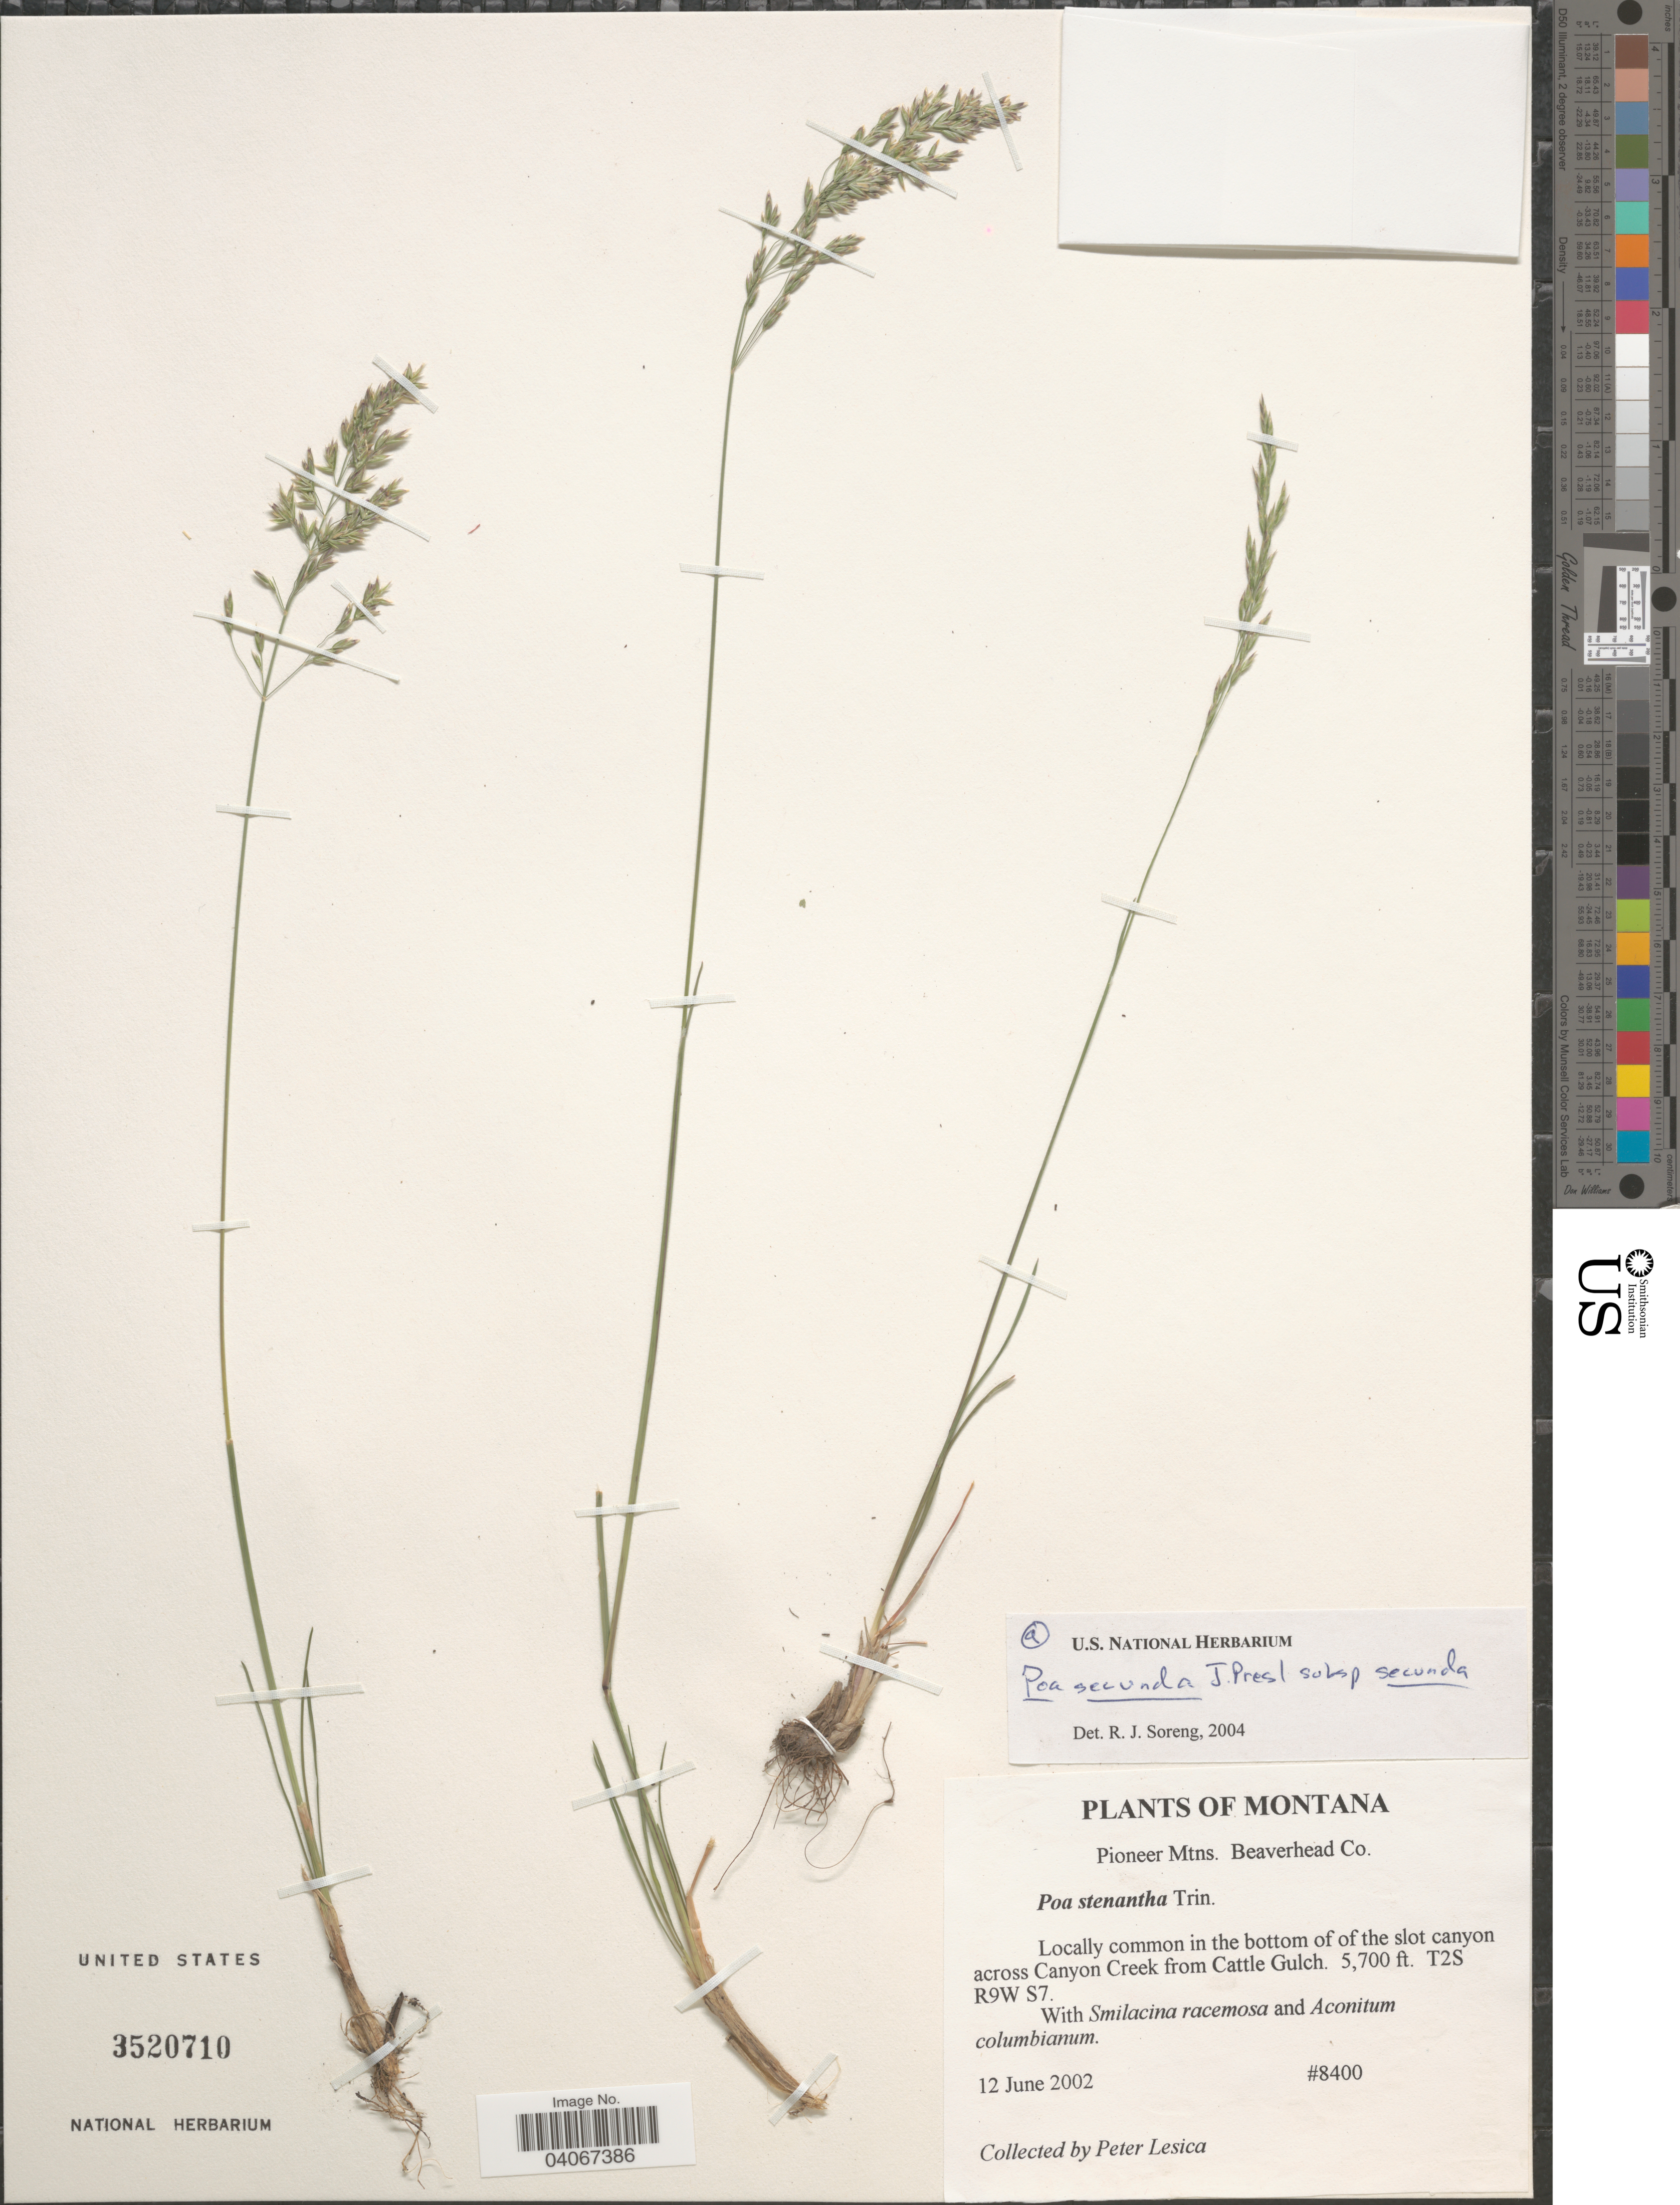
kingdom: Plantae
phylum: Tracheophyta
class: Liliopsida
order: Poales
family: Poaceae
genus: Poa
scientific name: Poa secunda subsp. secunda var. secunda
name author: J. Presl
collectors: P. Lesica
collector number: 8400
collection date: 2002-06-12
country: United States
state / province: Montana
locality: Pioneer Mtns. Beaverhead Co. Locally common in the bottom of of the slot canyon across Canyon Creek from Cattle Gulch. T2S R9W S7.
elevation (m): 1737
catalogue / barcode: US 3520710